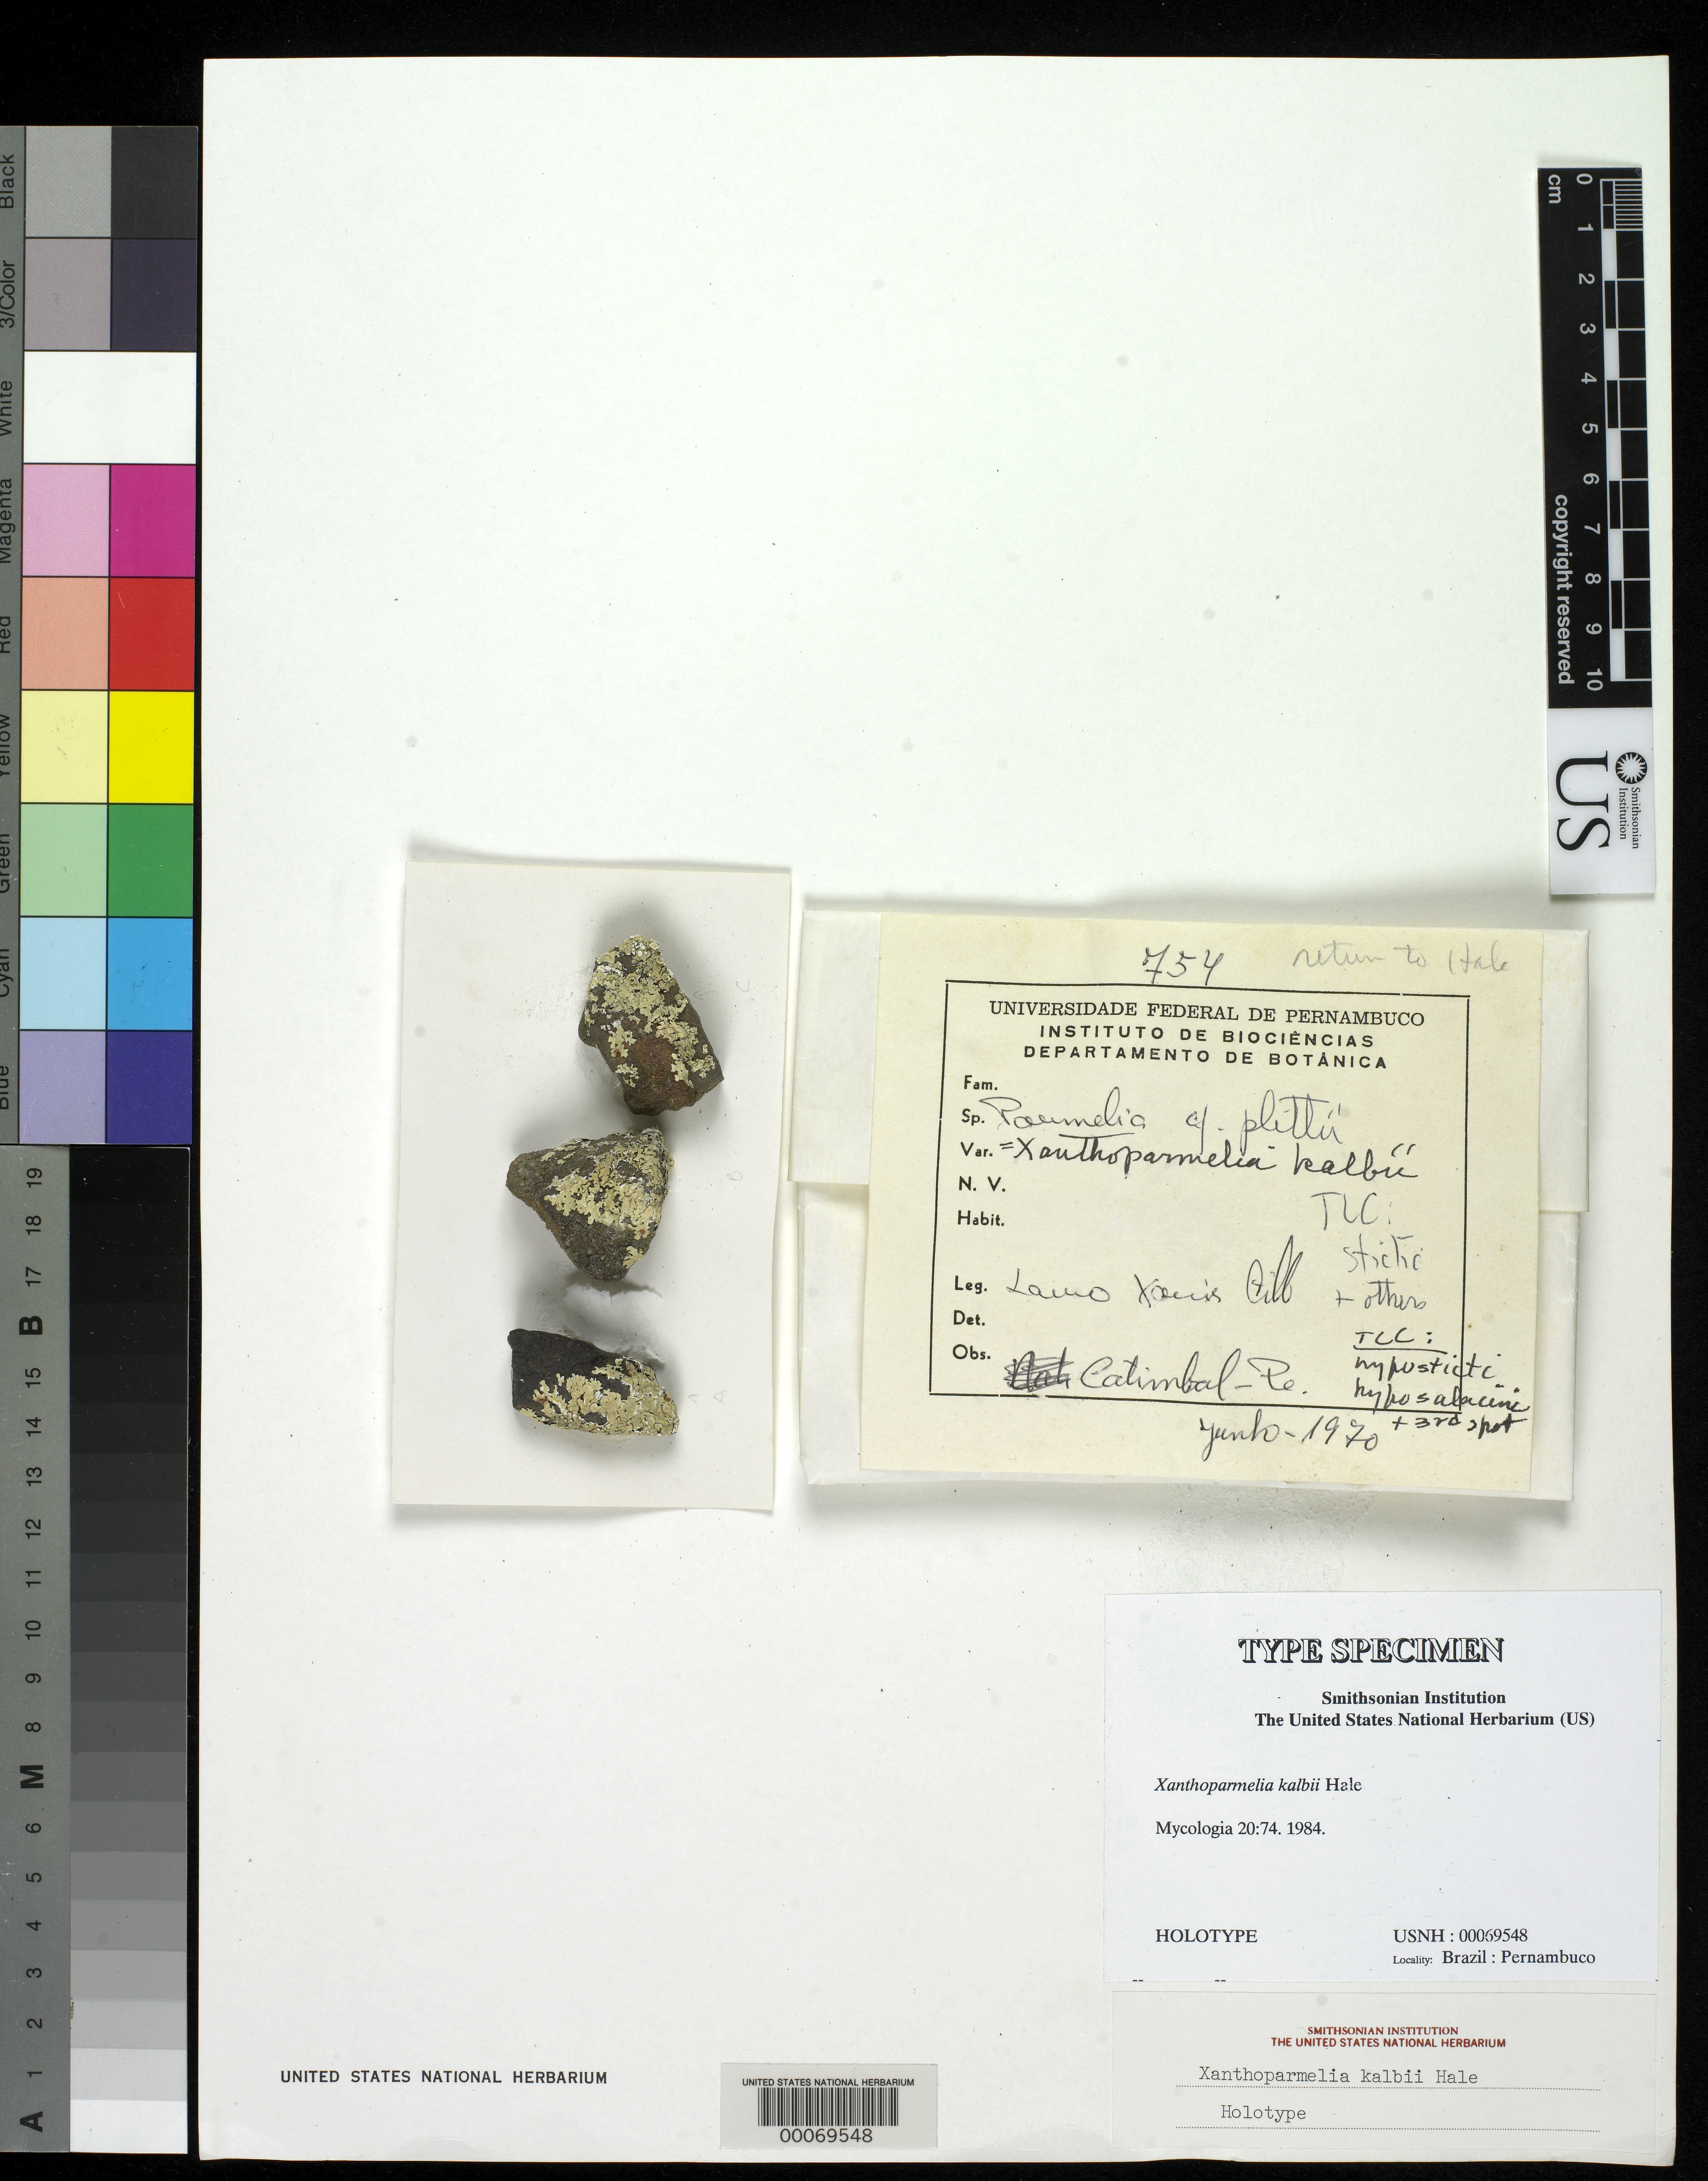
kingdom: Fungi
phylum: Ascomycota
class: Lecanoromycetes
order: Lecanorales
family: Parmeliaceae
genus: Xanthoparmelia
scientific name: Xanthoparmelia kalbii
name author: Hale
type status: Holotype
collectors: L. Xavier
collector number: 754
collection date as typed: Jun 1970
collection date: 1970-06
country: Brazil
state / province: Pernambuco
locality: Catimbal-pe.